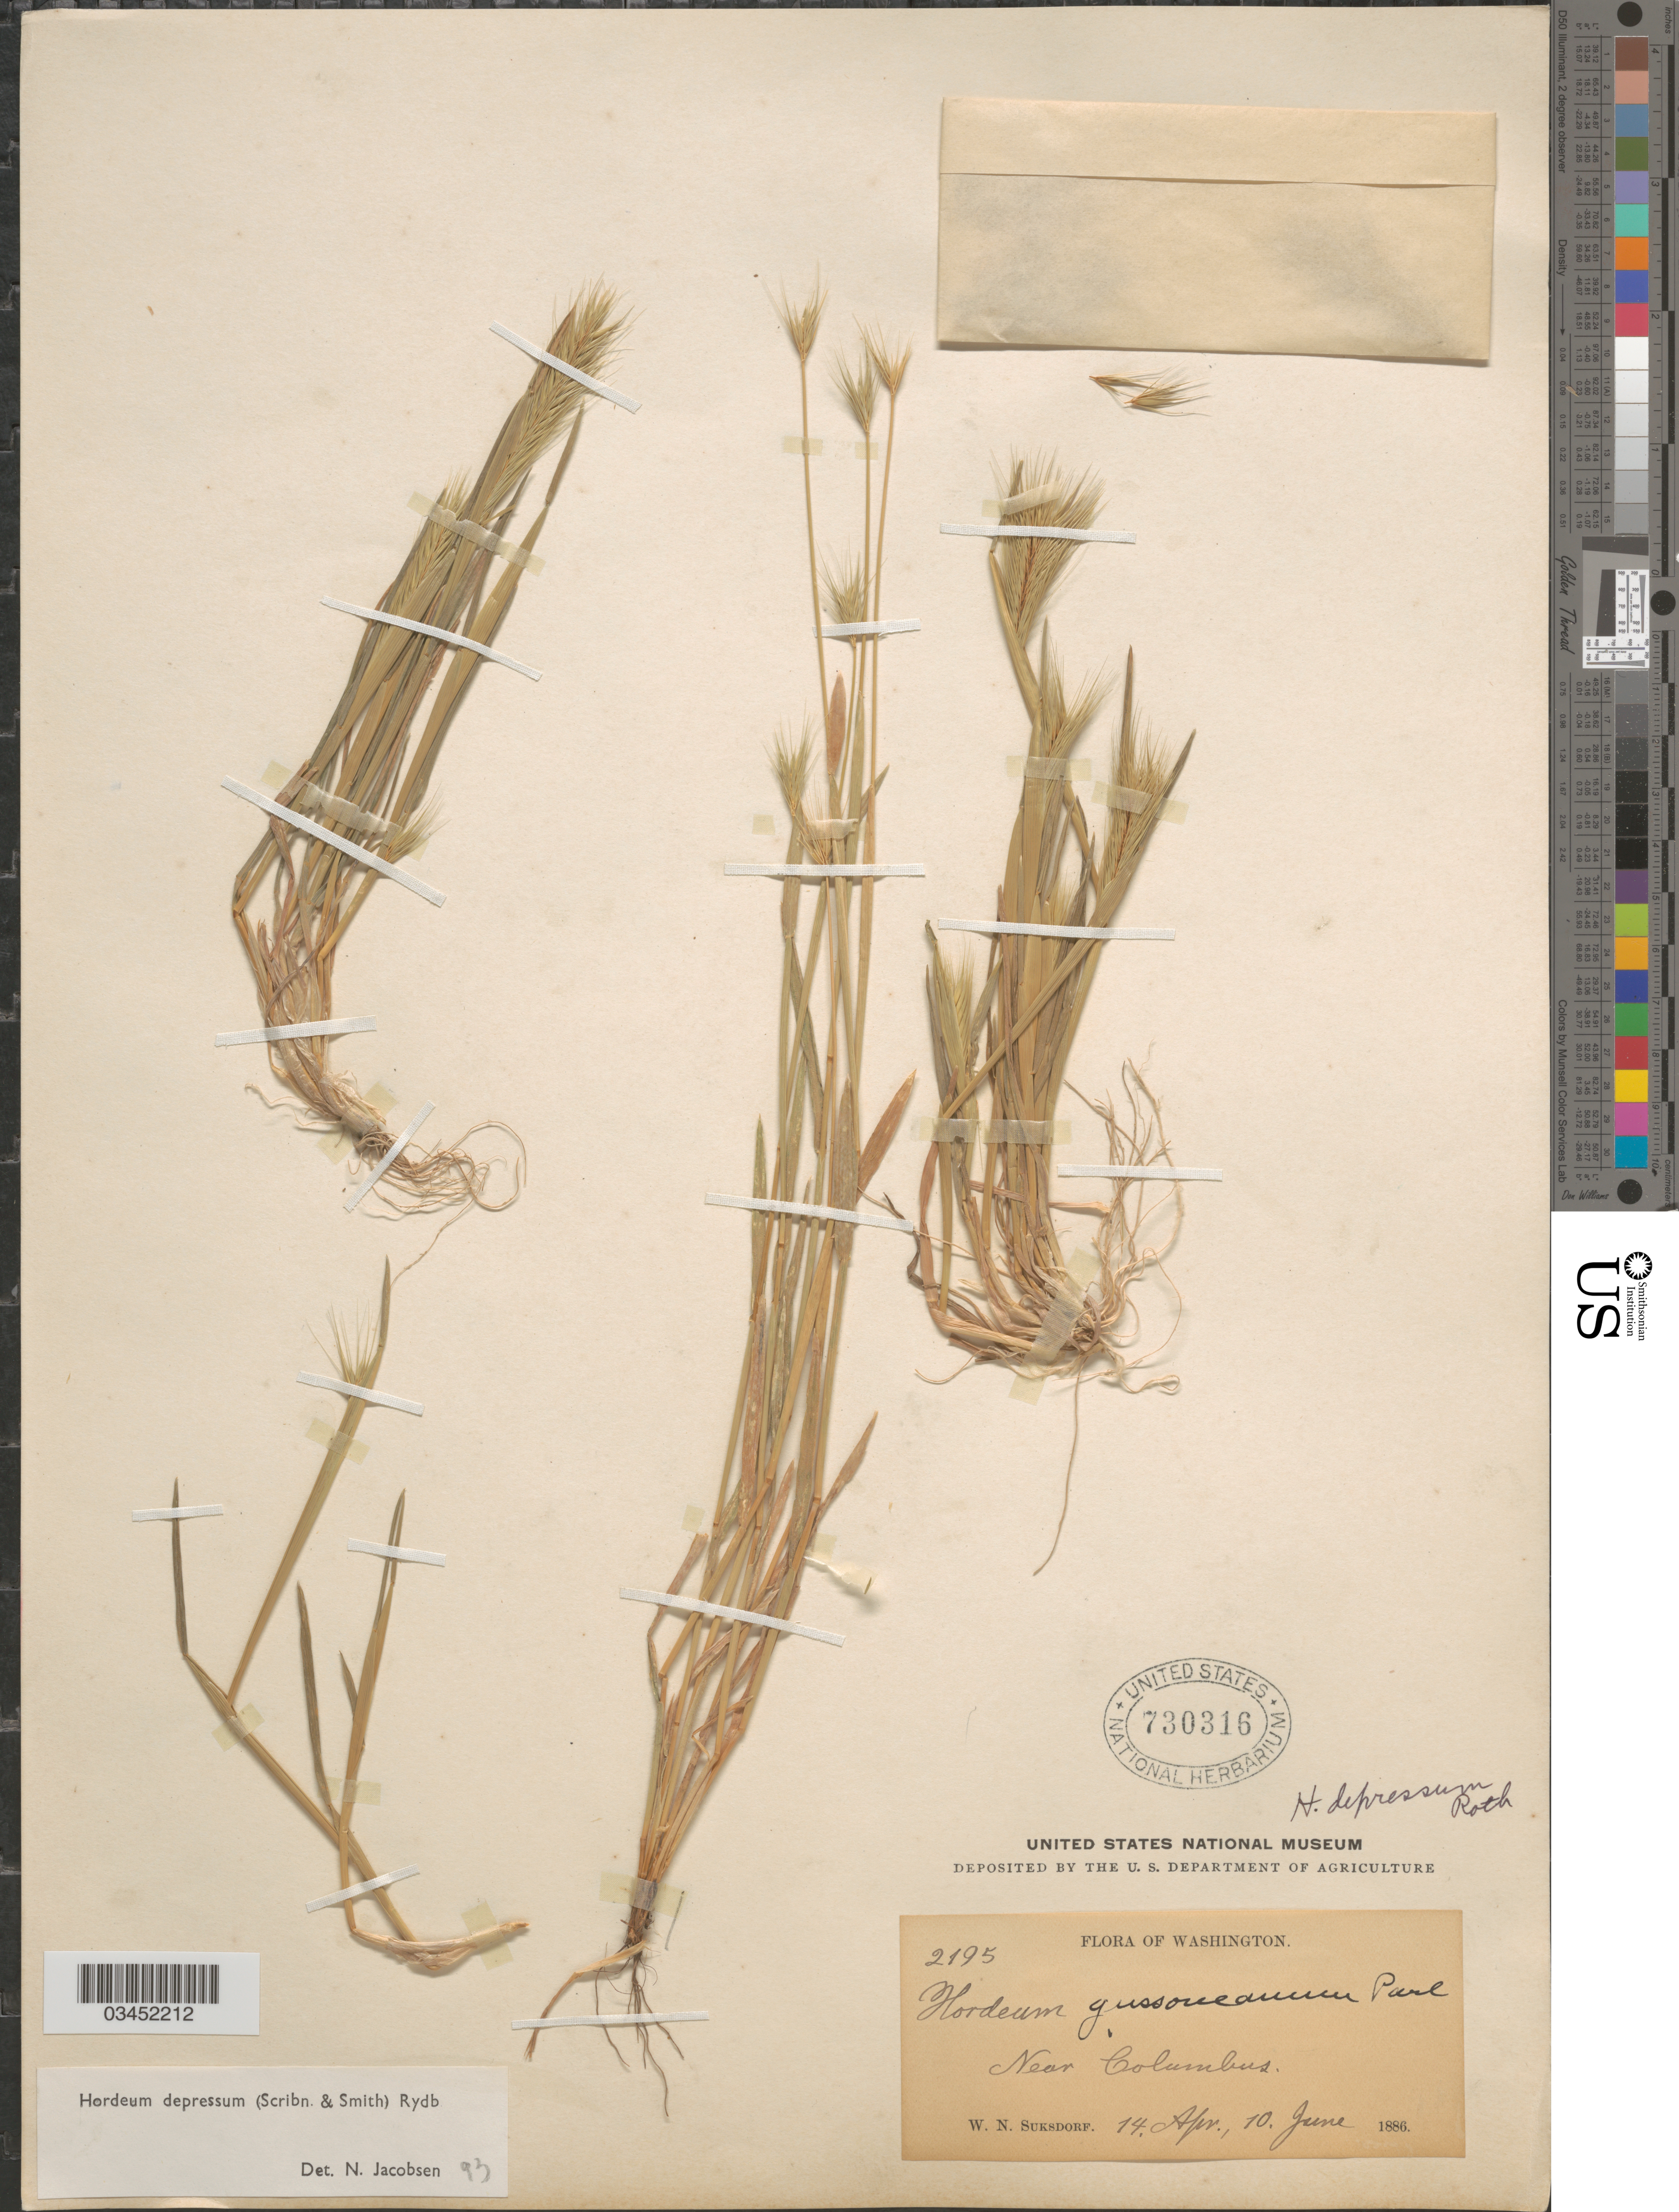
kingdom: Plantae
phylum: Tracheophyta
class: Liliopsida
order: Poales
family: Poaceae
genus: Hordeum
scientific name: Hordeum depressum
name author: (Scribn. & J.G. Sm.) Rydb.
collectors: W. N. Suksdorf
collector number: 2195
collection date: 1886-04-14/1886-06-10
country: United States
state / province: Washington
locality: Near Columbus.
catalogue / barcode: US 730316